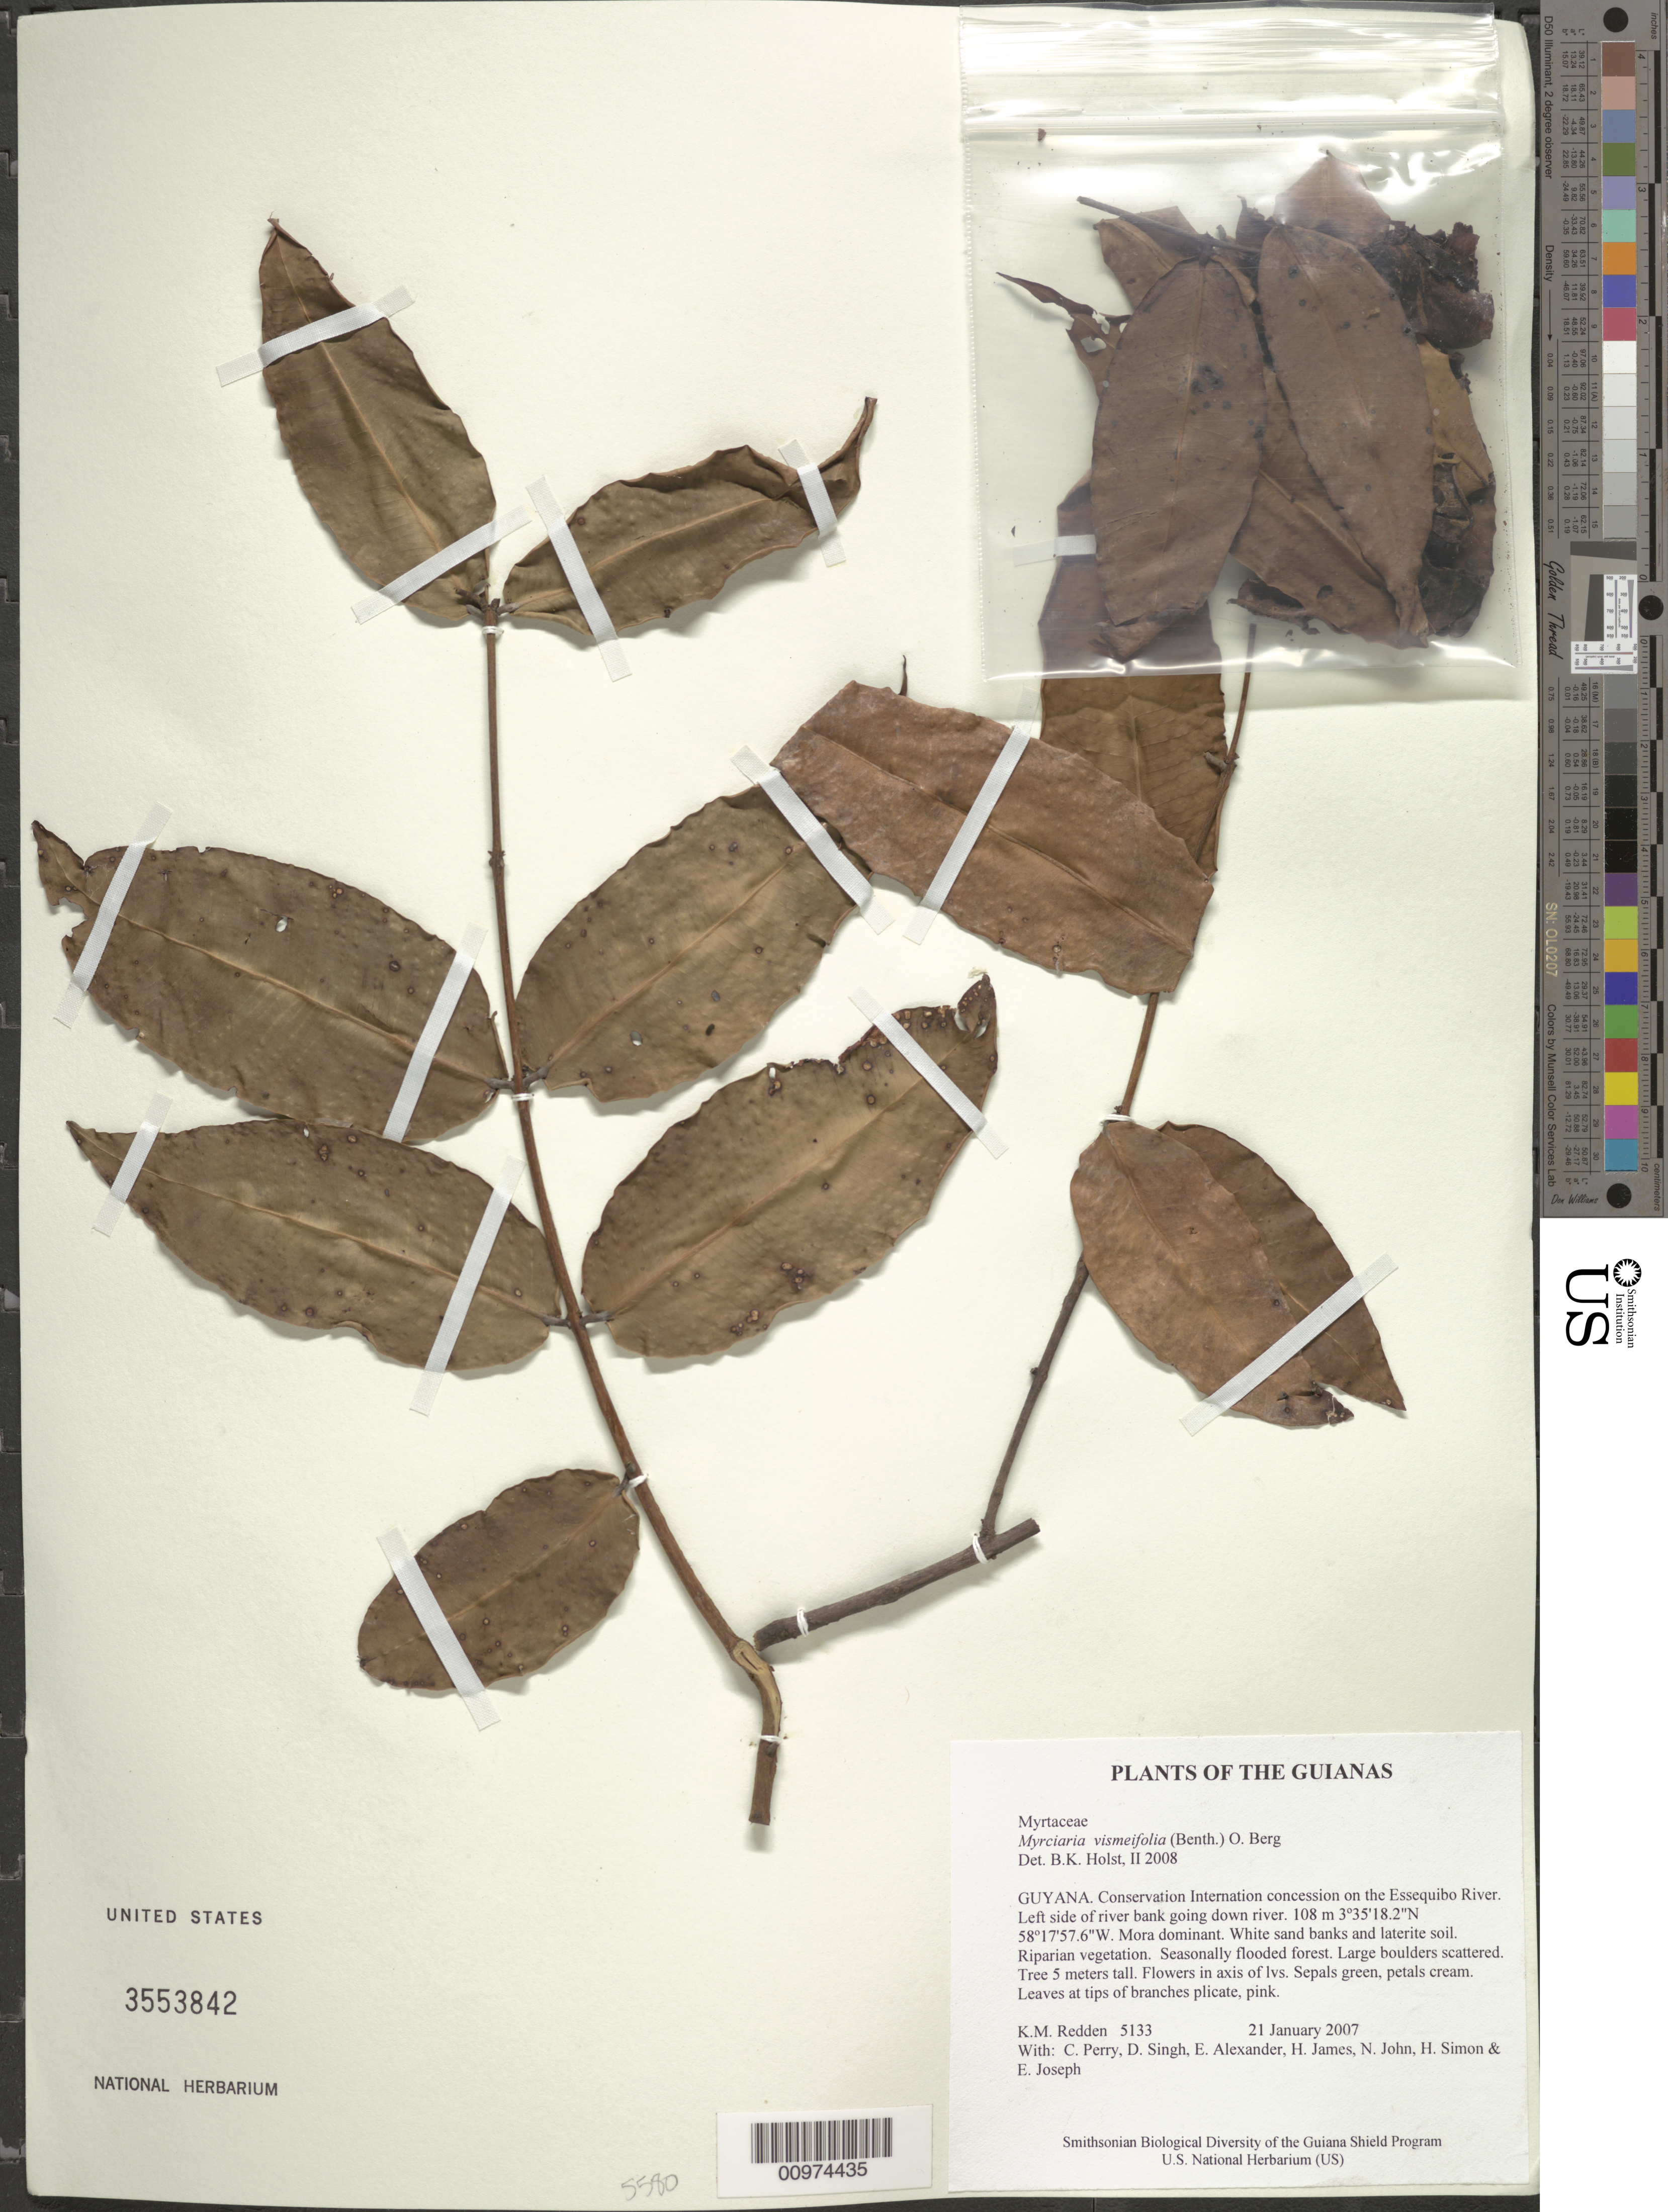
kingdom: Plantae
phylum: Tracheophyta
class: Magnoliopsida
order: Myrtales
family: Myrtaceae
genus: Myrciaria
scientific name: Myrciaria vismiifolia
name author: (Benth.) O. Berg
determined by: Holst, Bruce K.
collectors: K. M. Redden, C. Perry, D. Singh, E. Alexander, H. James, N. John, H. Simon & E. Joseph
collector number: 5133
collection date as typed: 21 January 2007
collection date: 2007-01-21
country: Guyana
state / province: U. Takutu-U. Essequibo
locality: Conservation International concession on the Essequibo River. Left side of river bank going down river.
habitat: Mora dominant. White sand banks and laterite soil. Riparian vegetation. Seasonally flooded forest. Large boulders scattered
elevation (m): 108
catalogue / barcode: US 3553842